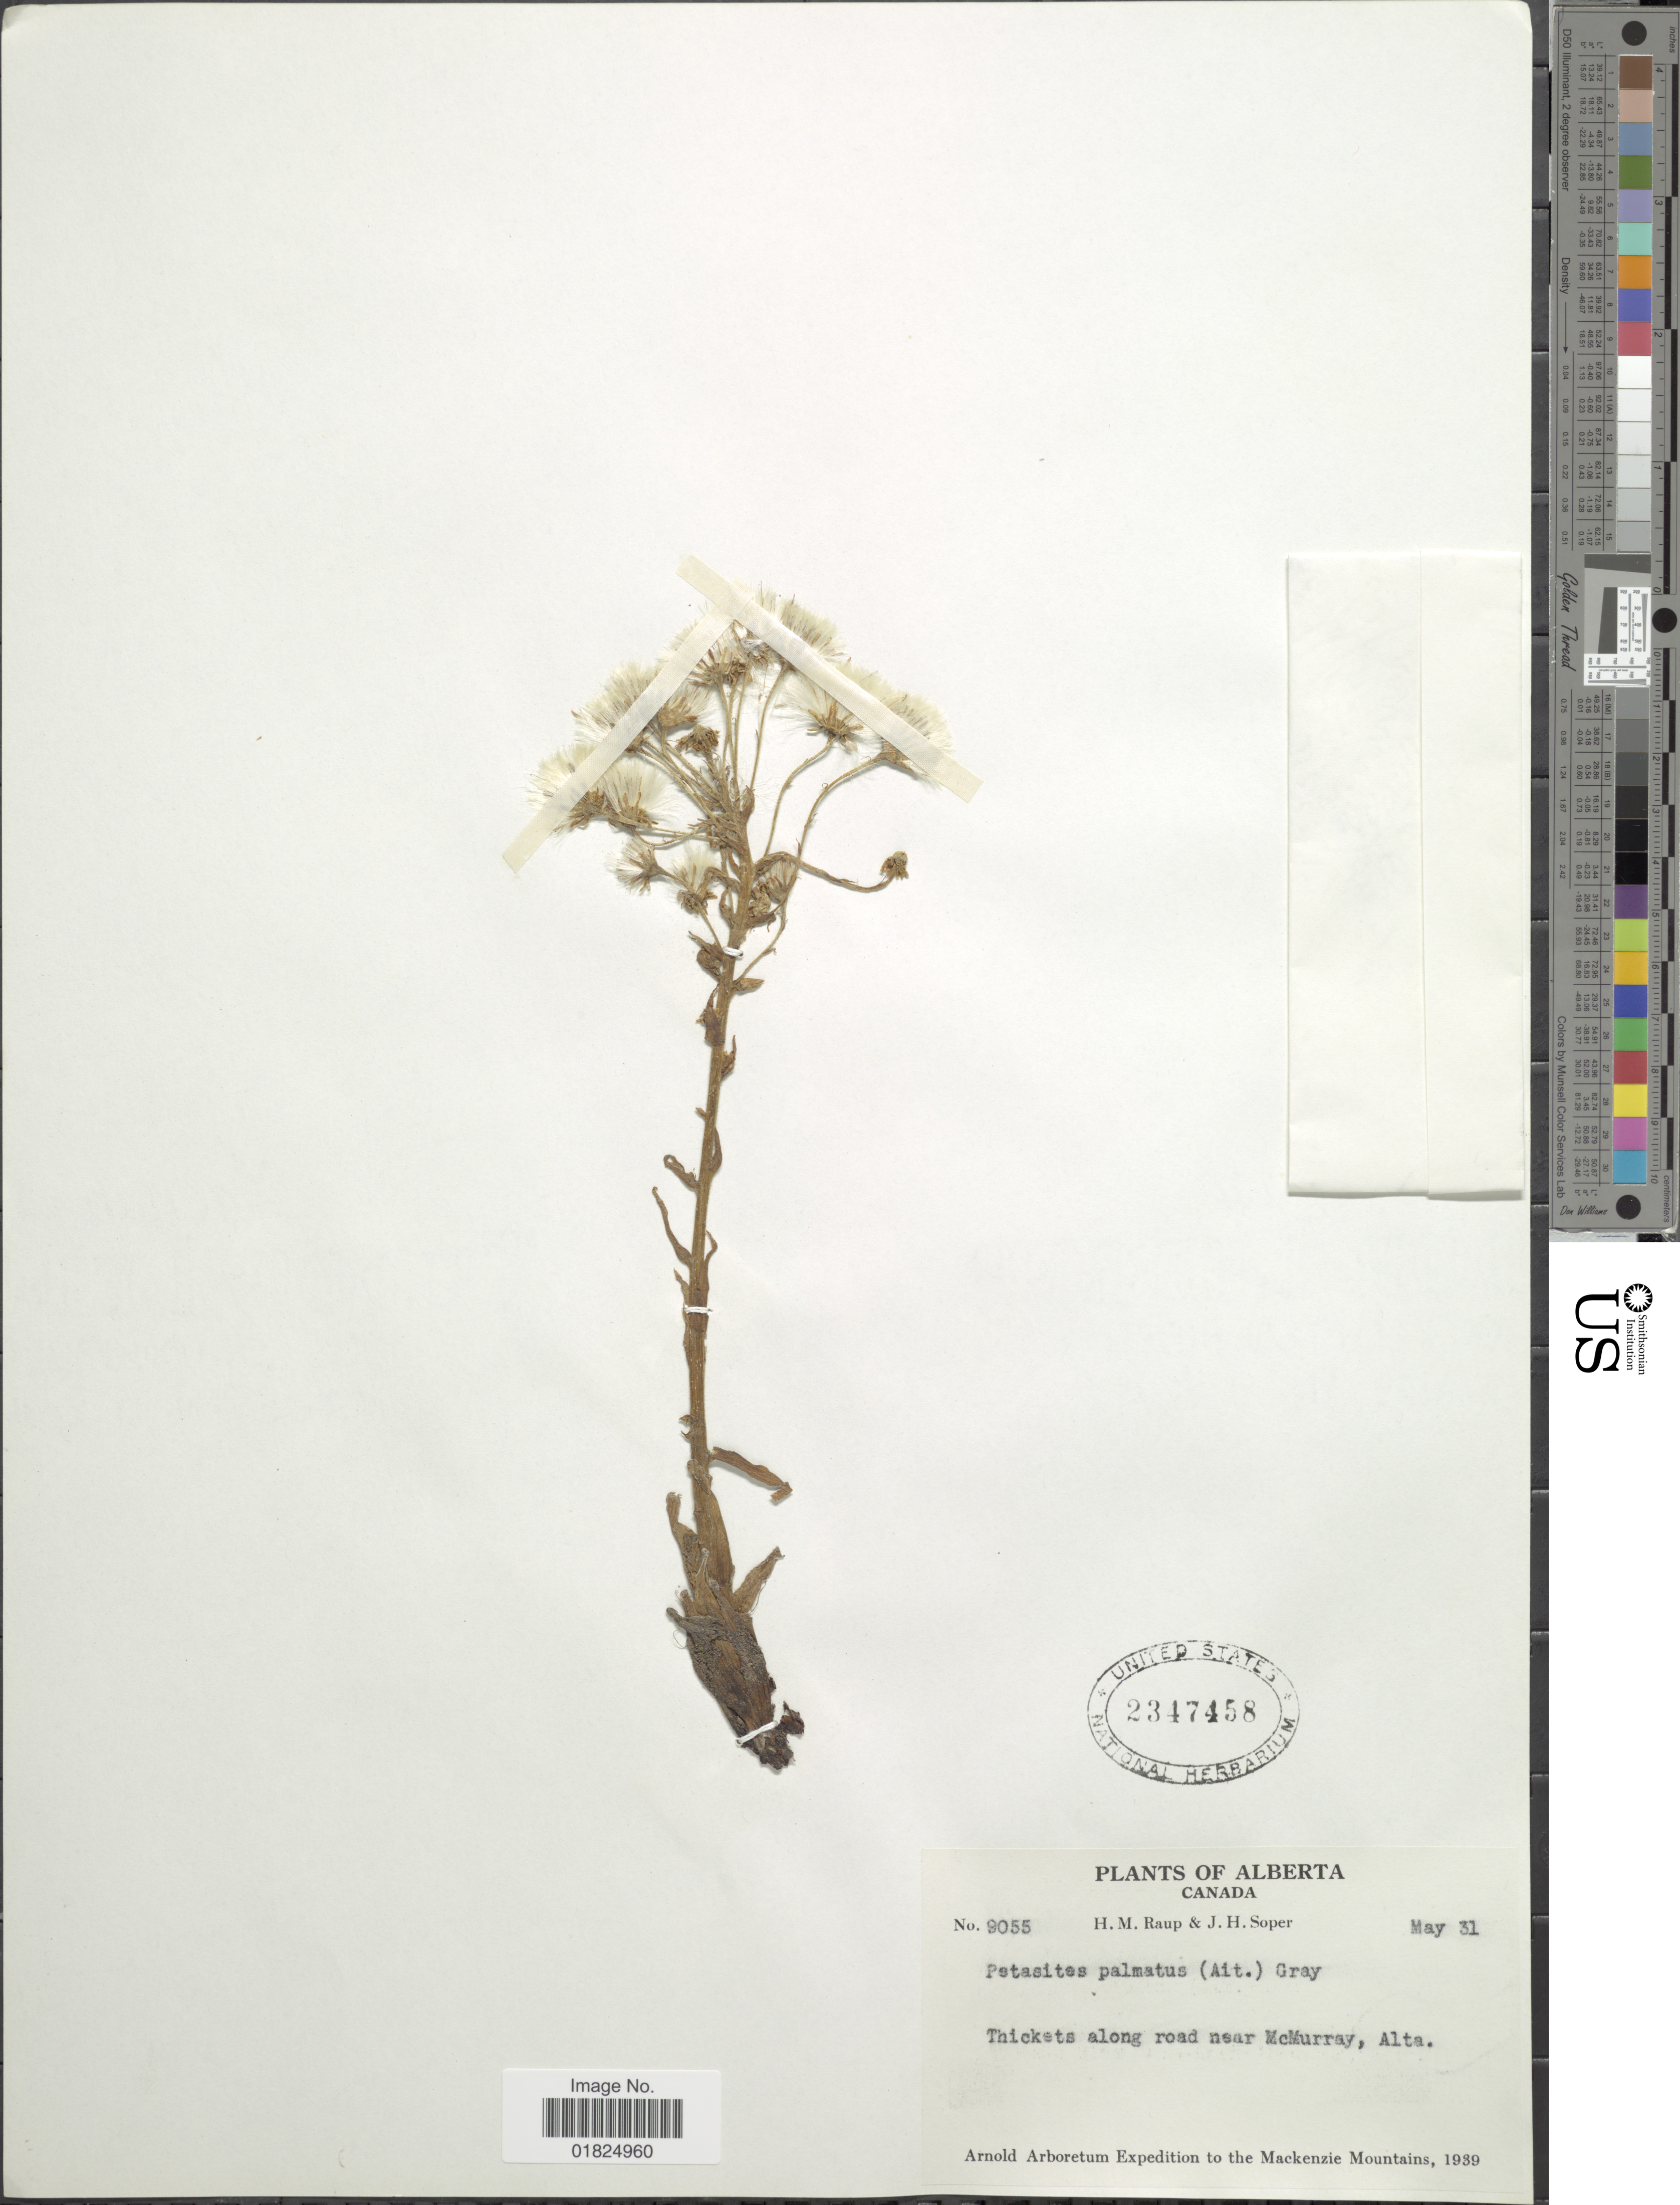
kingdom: Plantae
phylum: Tracheophyta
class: Magnoliopsida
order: Asterales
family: Asteraceae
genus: Petasites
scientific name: Petasites frigidus var. palmatus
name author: (Aiton) Cronq.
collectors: H. Raup & J. H. Soper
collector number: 9055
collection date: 1939-05-31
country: Canada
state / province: Alberta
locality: Alberta. Thickets along road near McMurray, Alta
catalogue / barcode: US 2347458